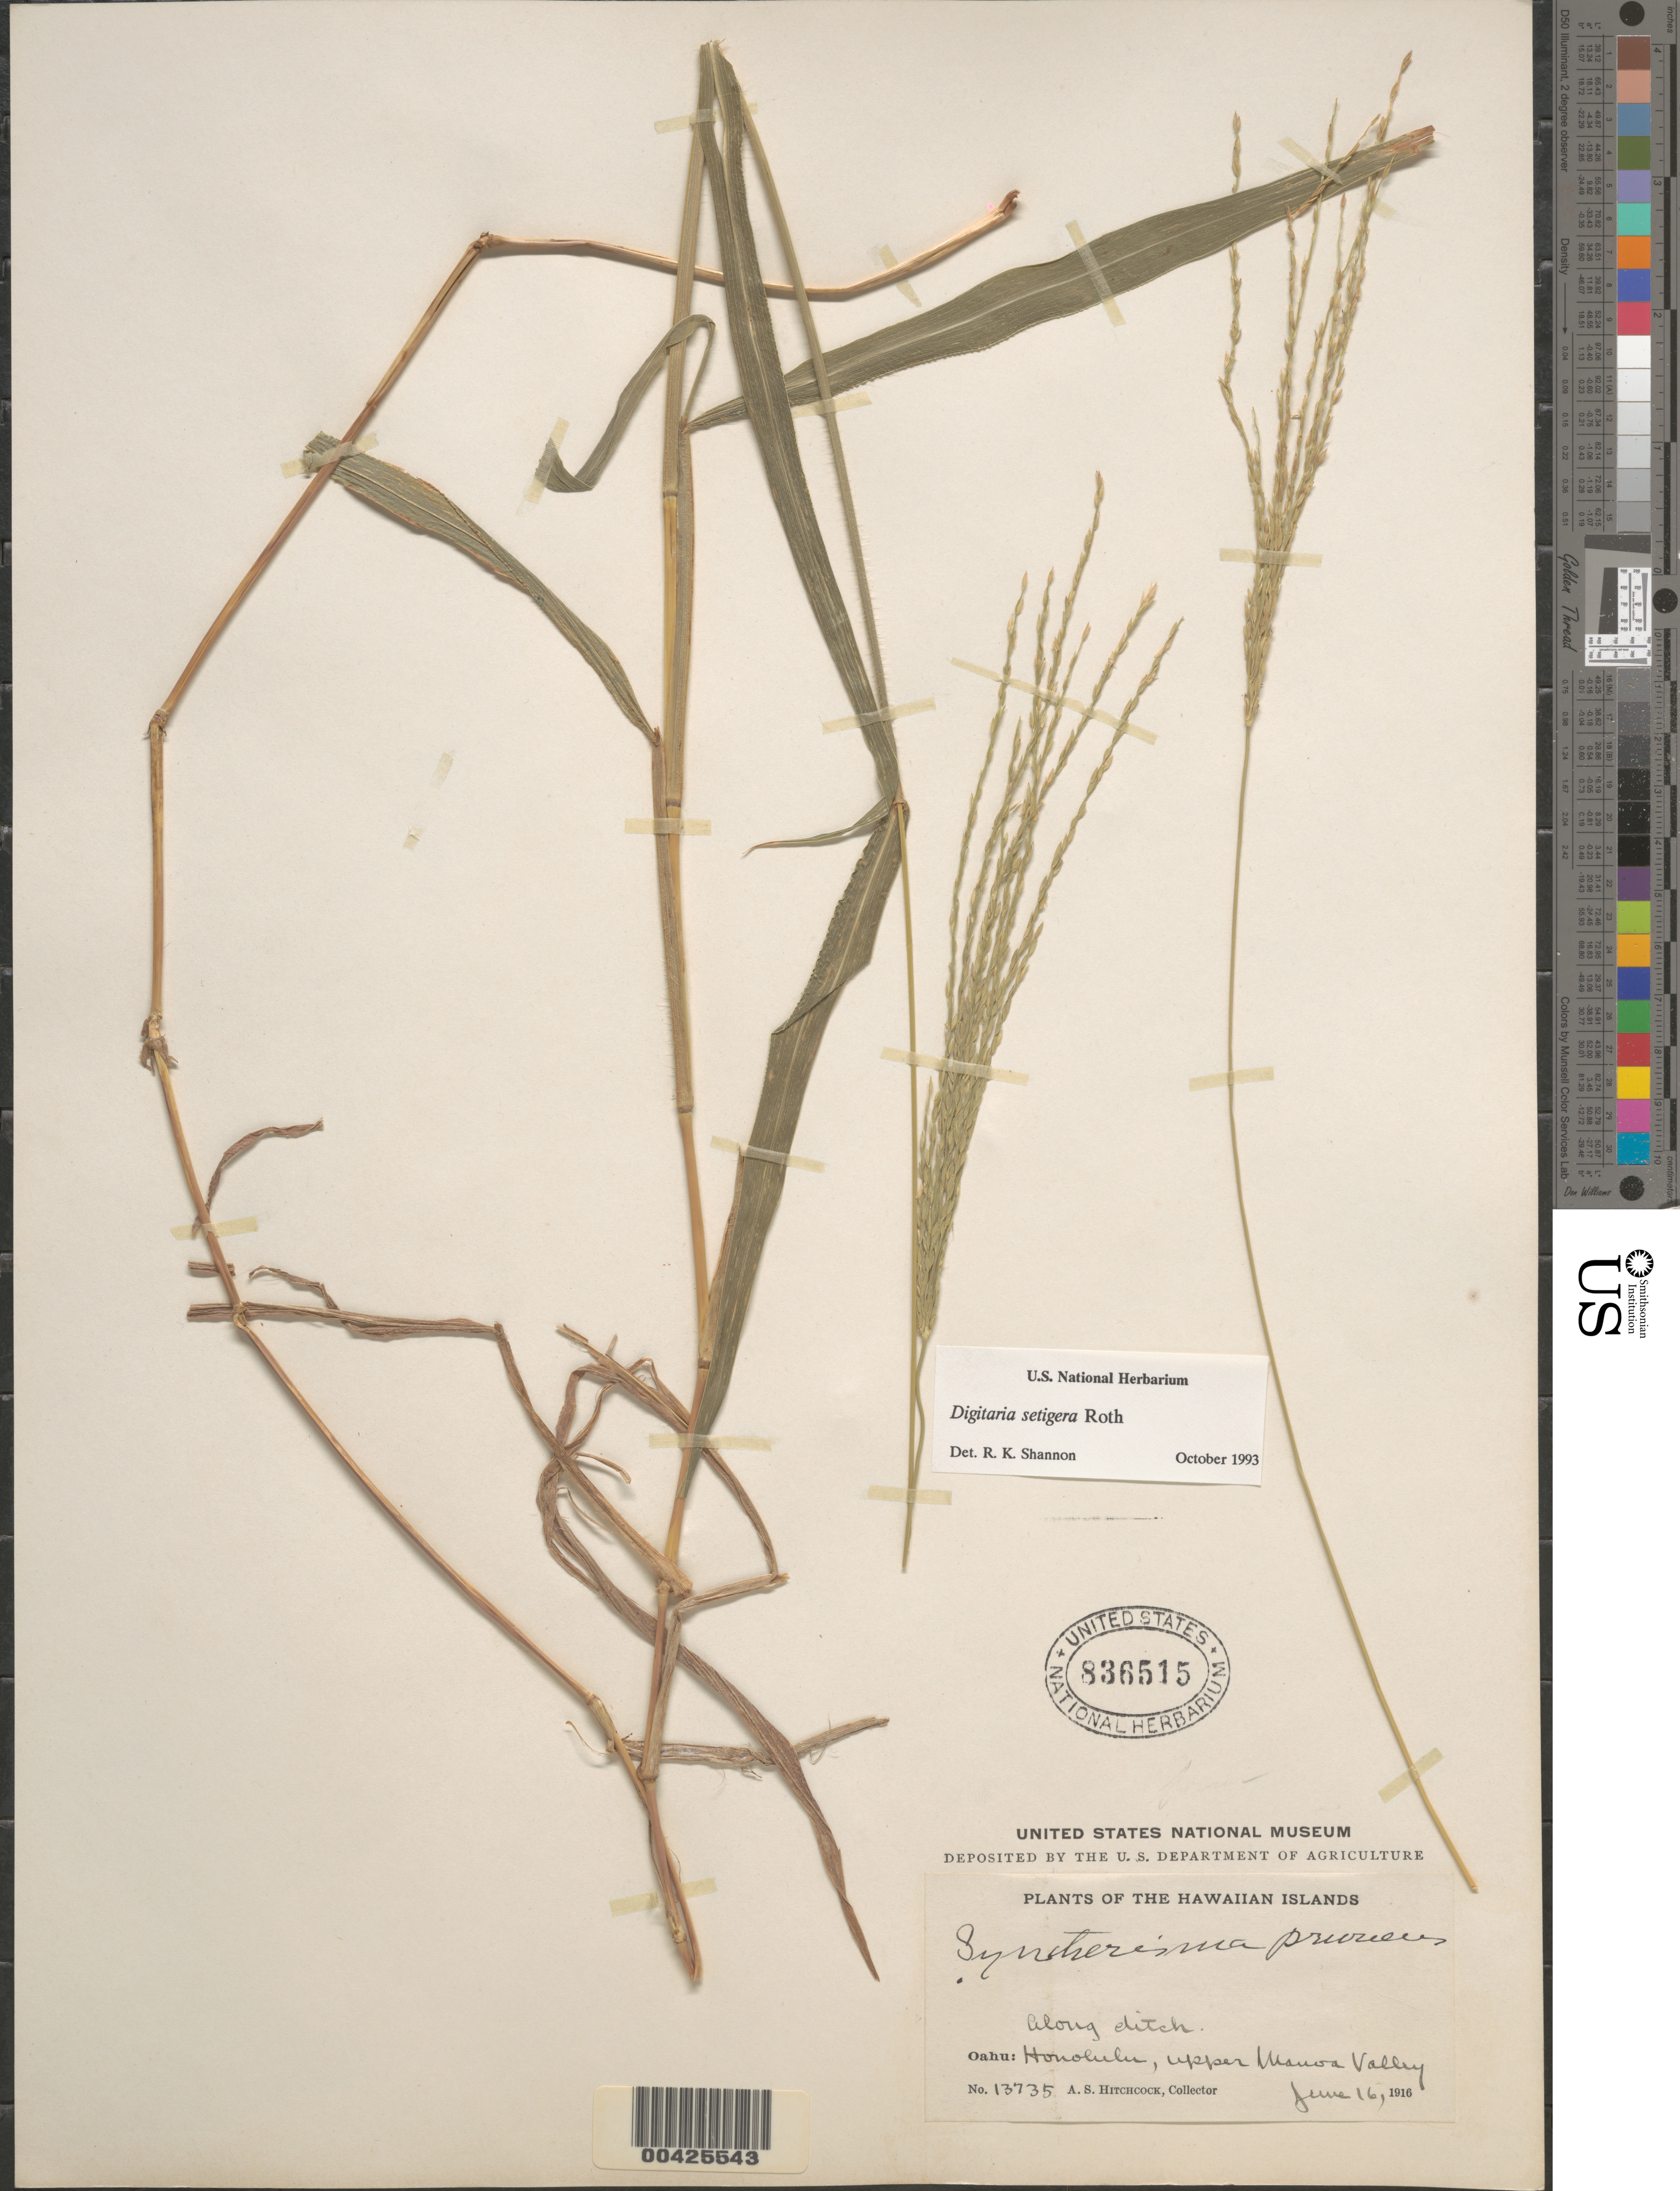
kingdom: Plantae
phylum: Tracheophyta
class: Liliopsida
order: Poales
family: Poaceae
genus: Digitaria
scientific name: Digitaria setigera var. setigera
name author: Roth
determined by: Faccenda, K.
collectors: A. S. Hitchcock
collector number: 13735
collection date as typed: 16 Jun 1916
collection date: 1916-06-16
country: United States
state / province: Hawaii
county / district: Honolulu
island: Oahu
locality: Honolulu, upper Manoa Valley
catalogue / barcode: US 836515